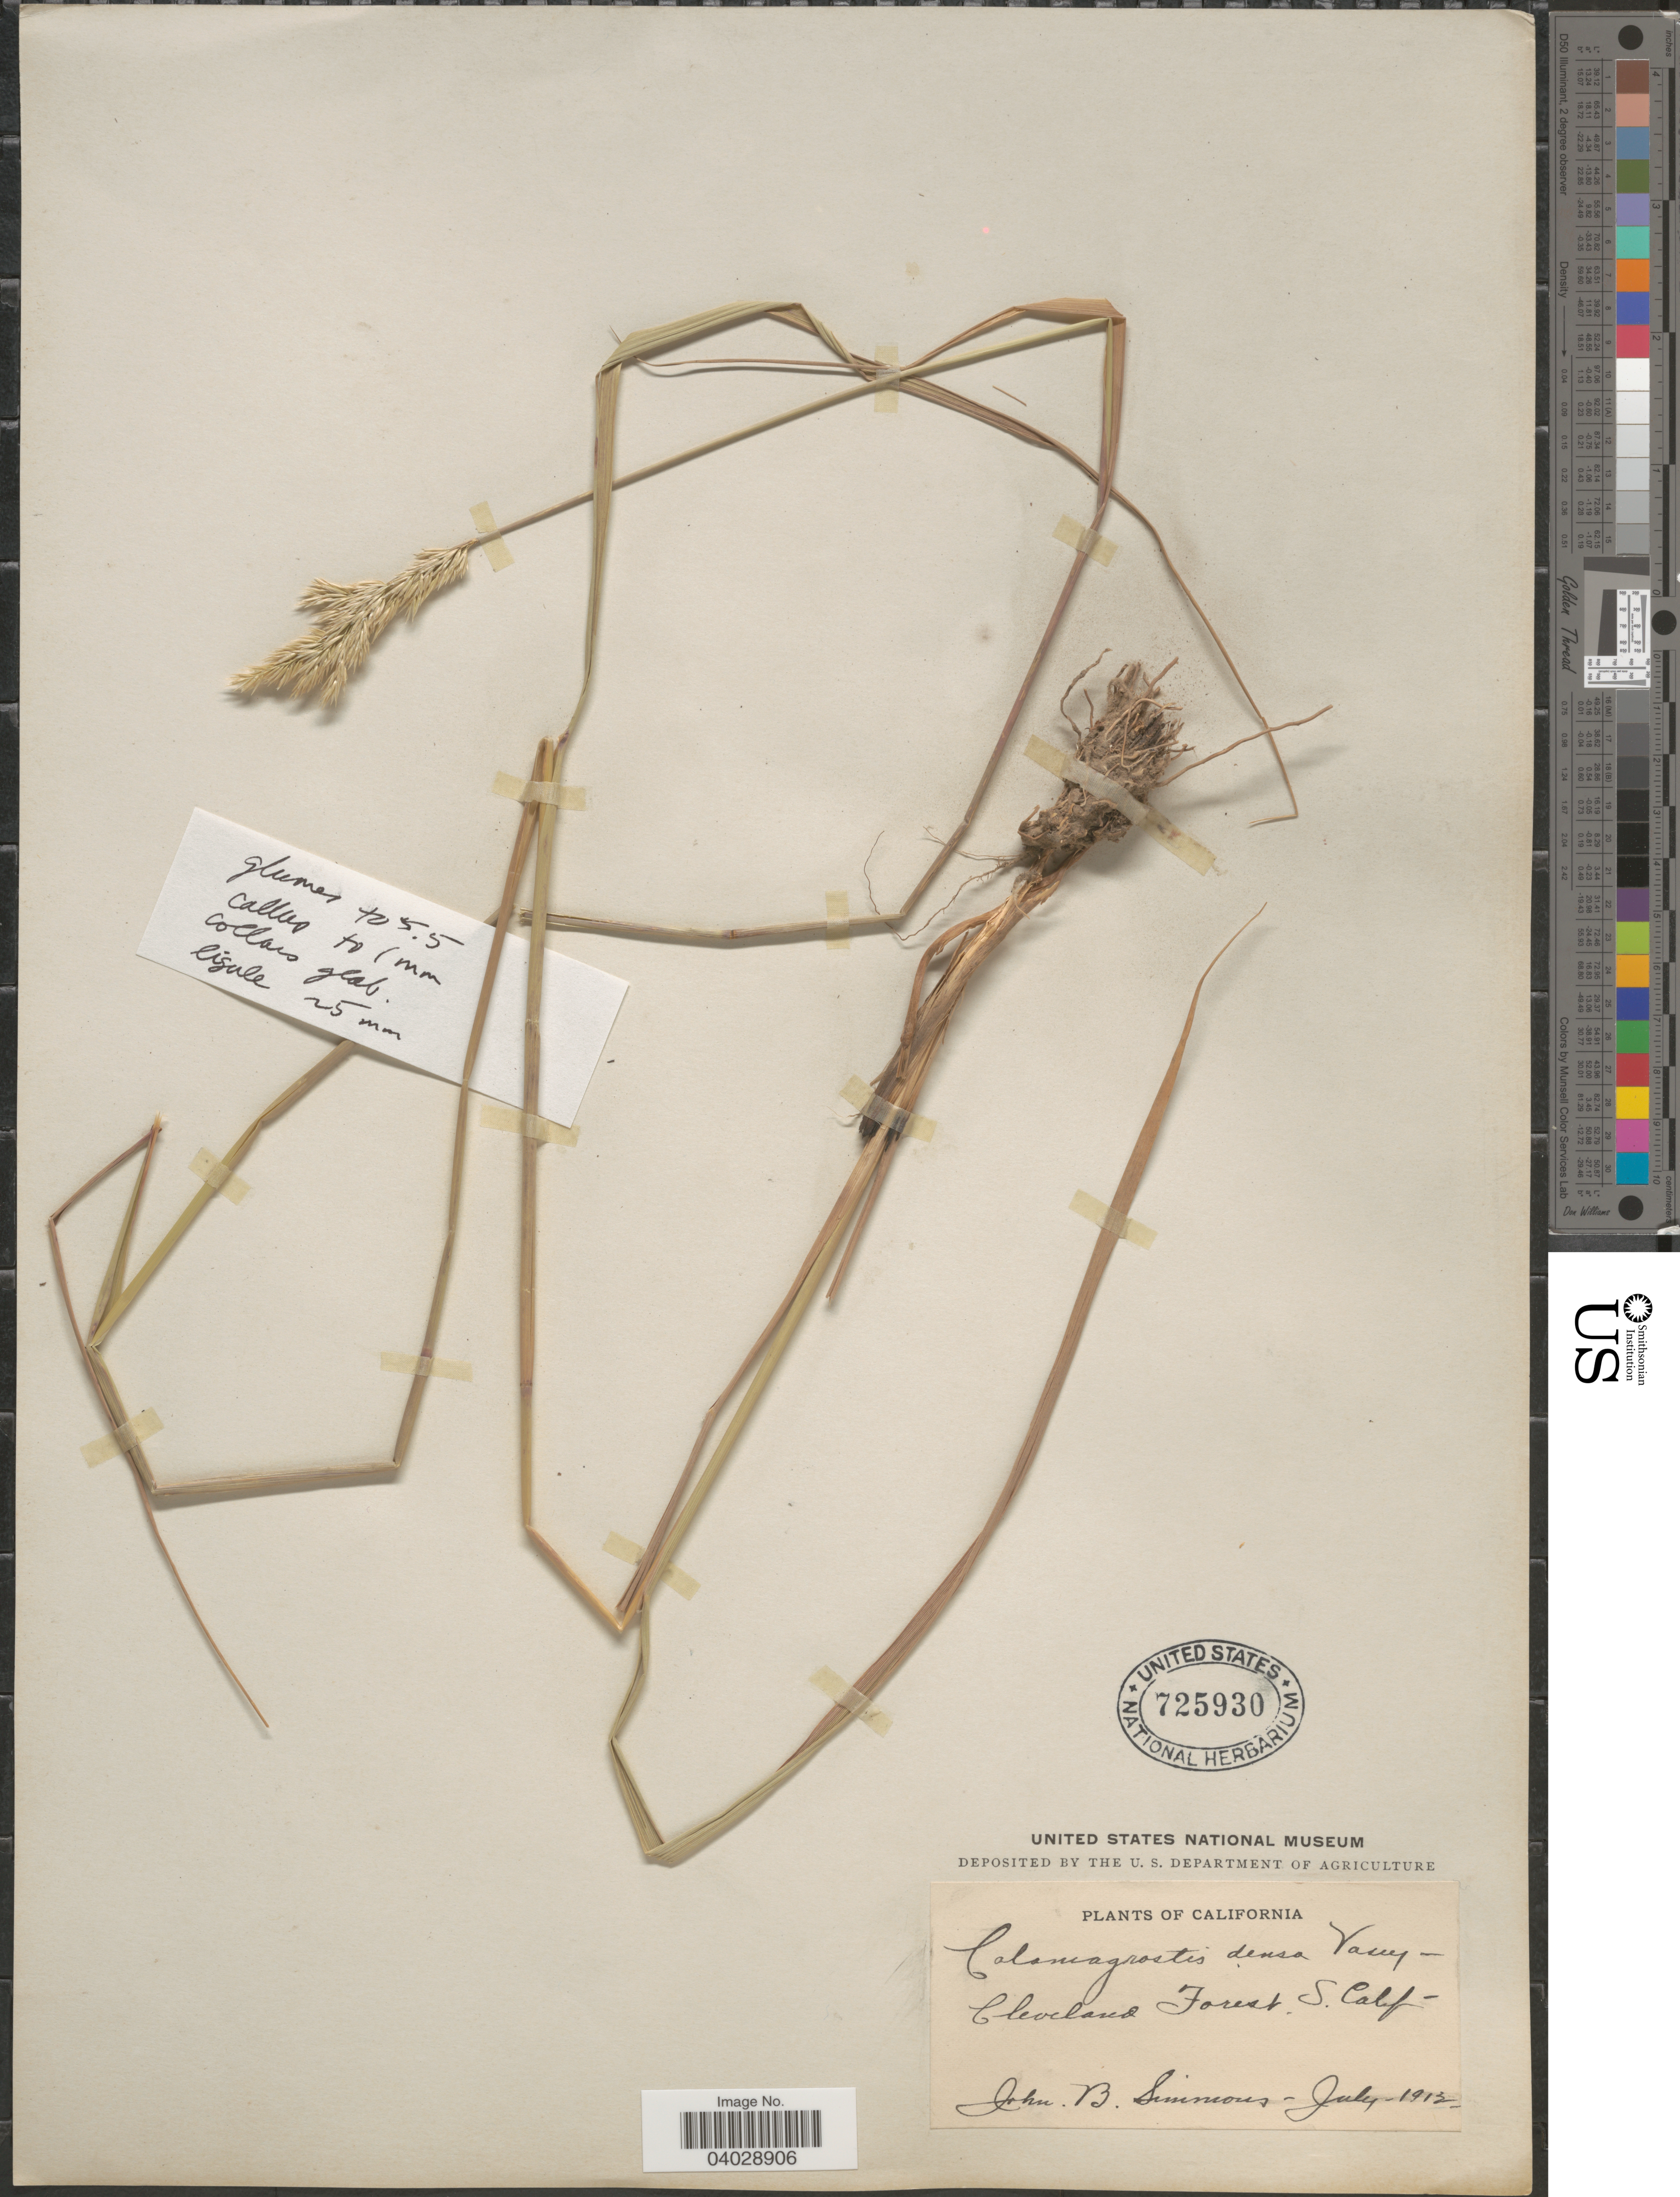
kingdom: Plantae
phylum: Tracheophyta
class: Liliopsida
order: Poales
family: Poaceae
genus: Calamagrostis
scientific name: Calamagrostis koelerioides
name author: Vasey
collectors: J. Simmons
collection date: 1913-07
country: United States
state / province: California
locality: Cleveland Forest, S. Calif.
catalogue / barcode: US 725930